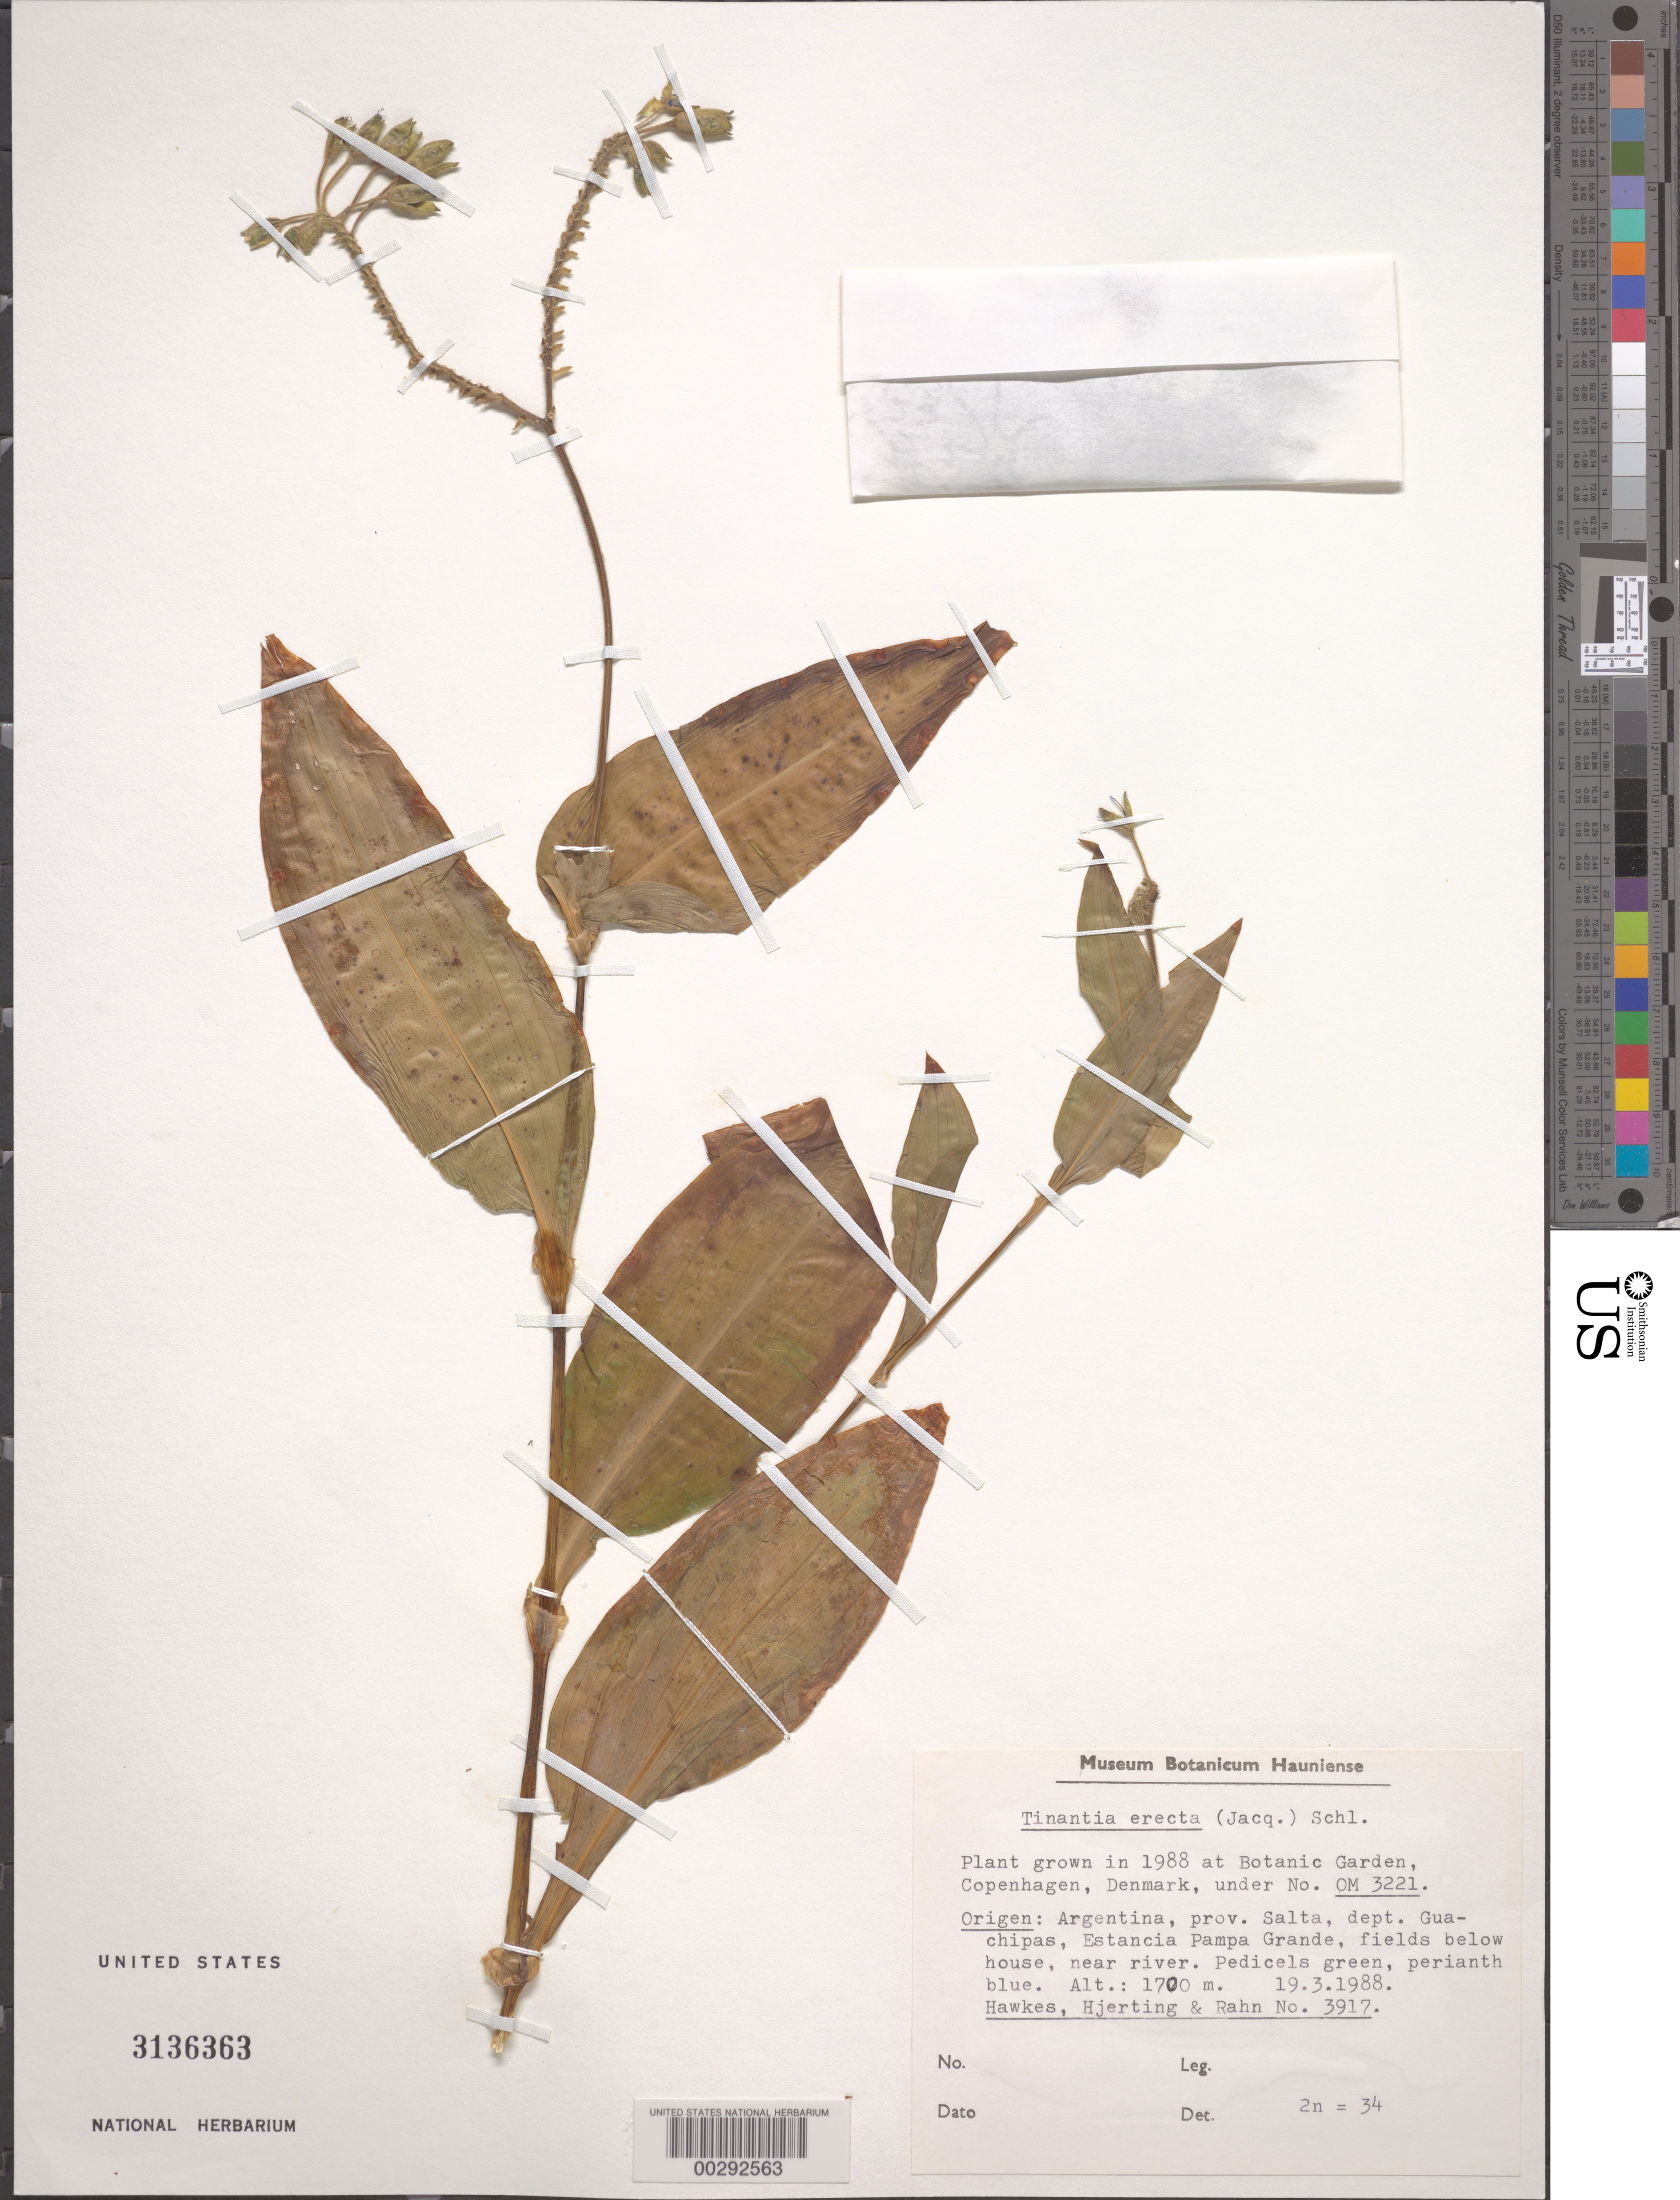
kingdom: Plantae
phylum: Tracheophyta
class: Liliopsida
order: Commelinales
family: Commelinaceae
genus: Tinantia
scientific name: Tinantia erecta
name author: (Jacq.) Fenzl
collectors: J. Hawkes, J. P. Hjerting & K. Rahn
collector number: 3917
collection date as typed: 19 Mar 1966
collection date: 1966-03-19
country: Argentina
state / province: Salta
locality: Guachipas, 34.1 km from Pampa Grande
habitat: Fields below house near river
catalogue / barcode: US 3136363